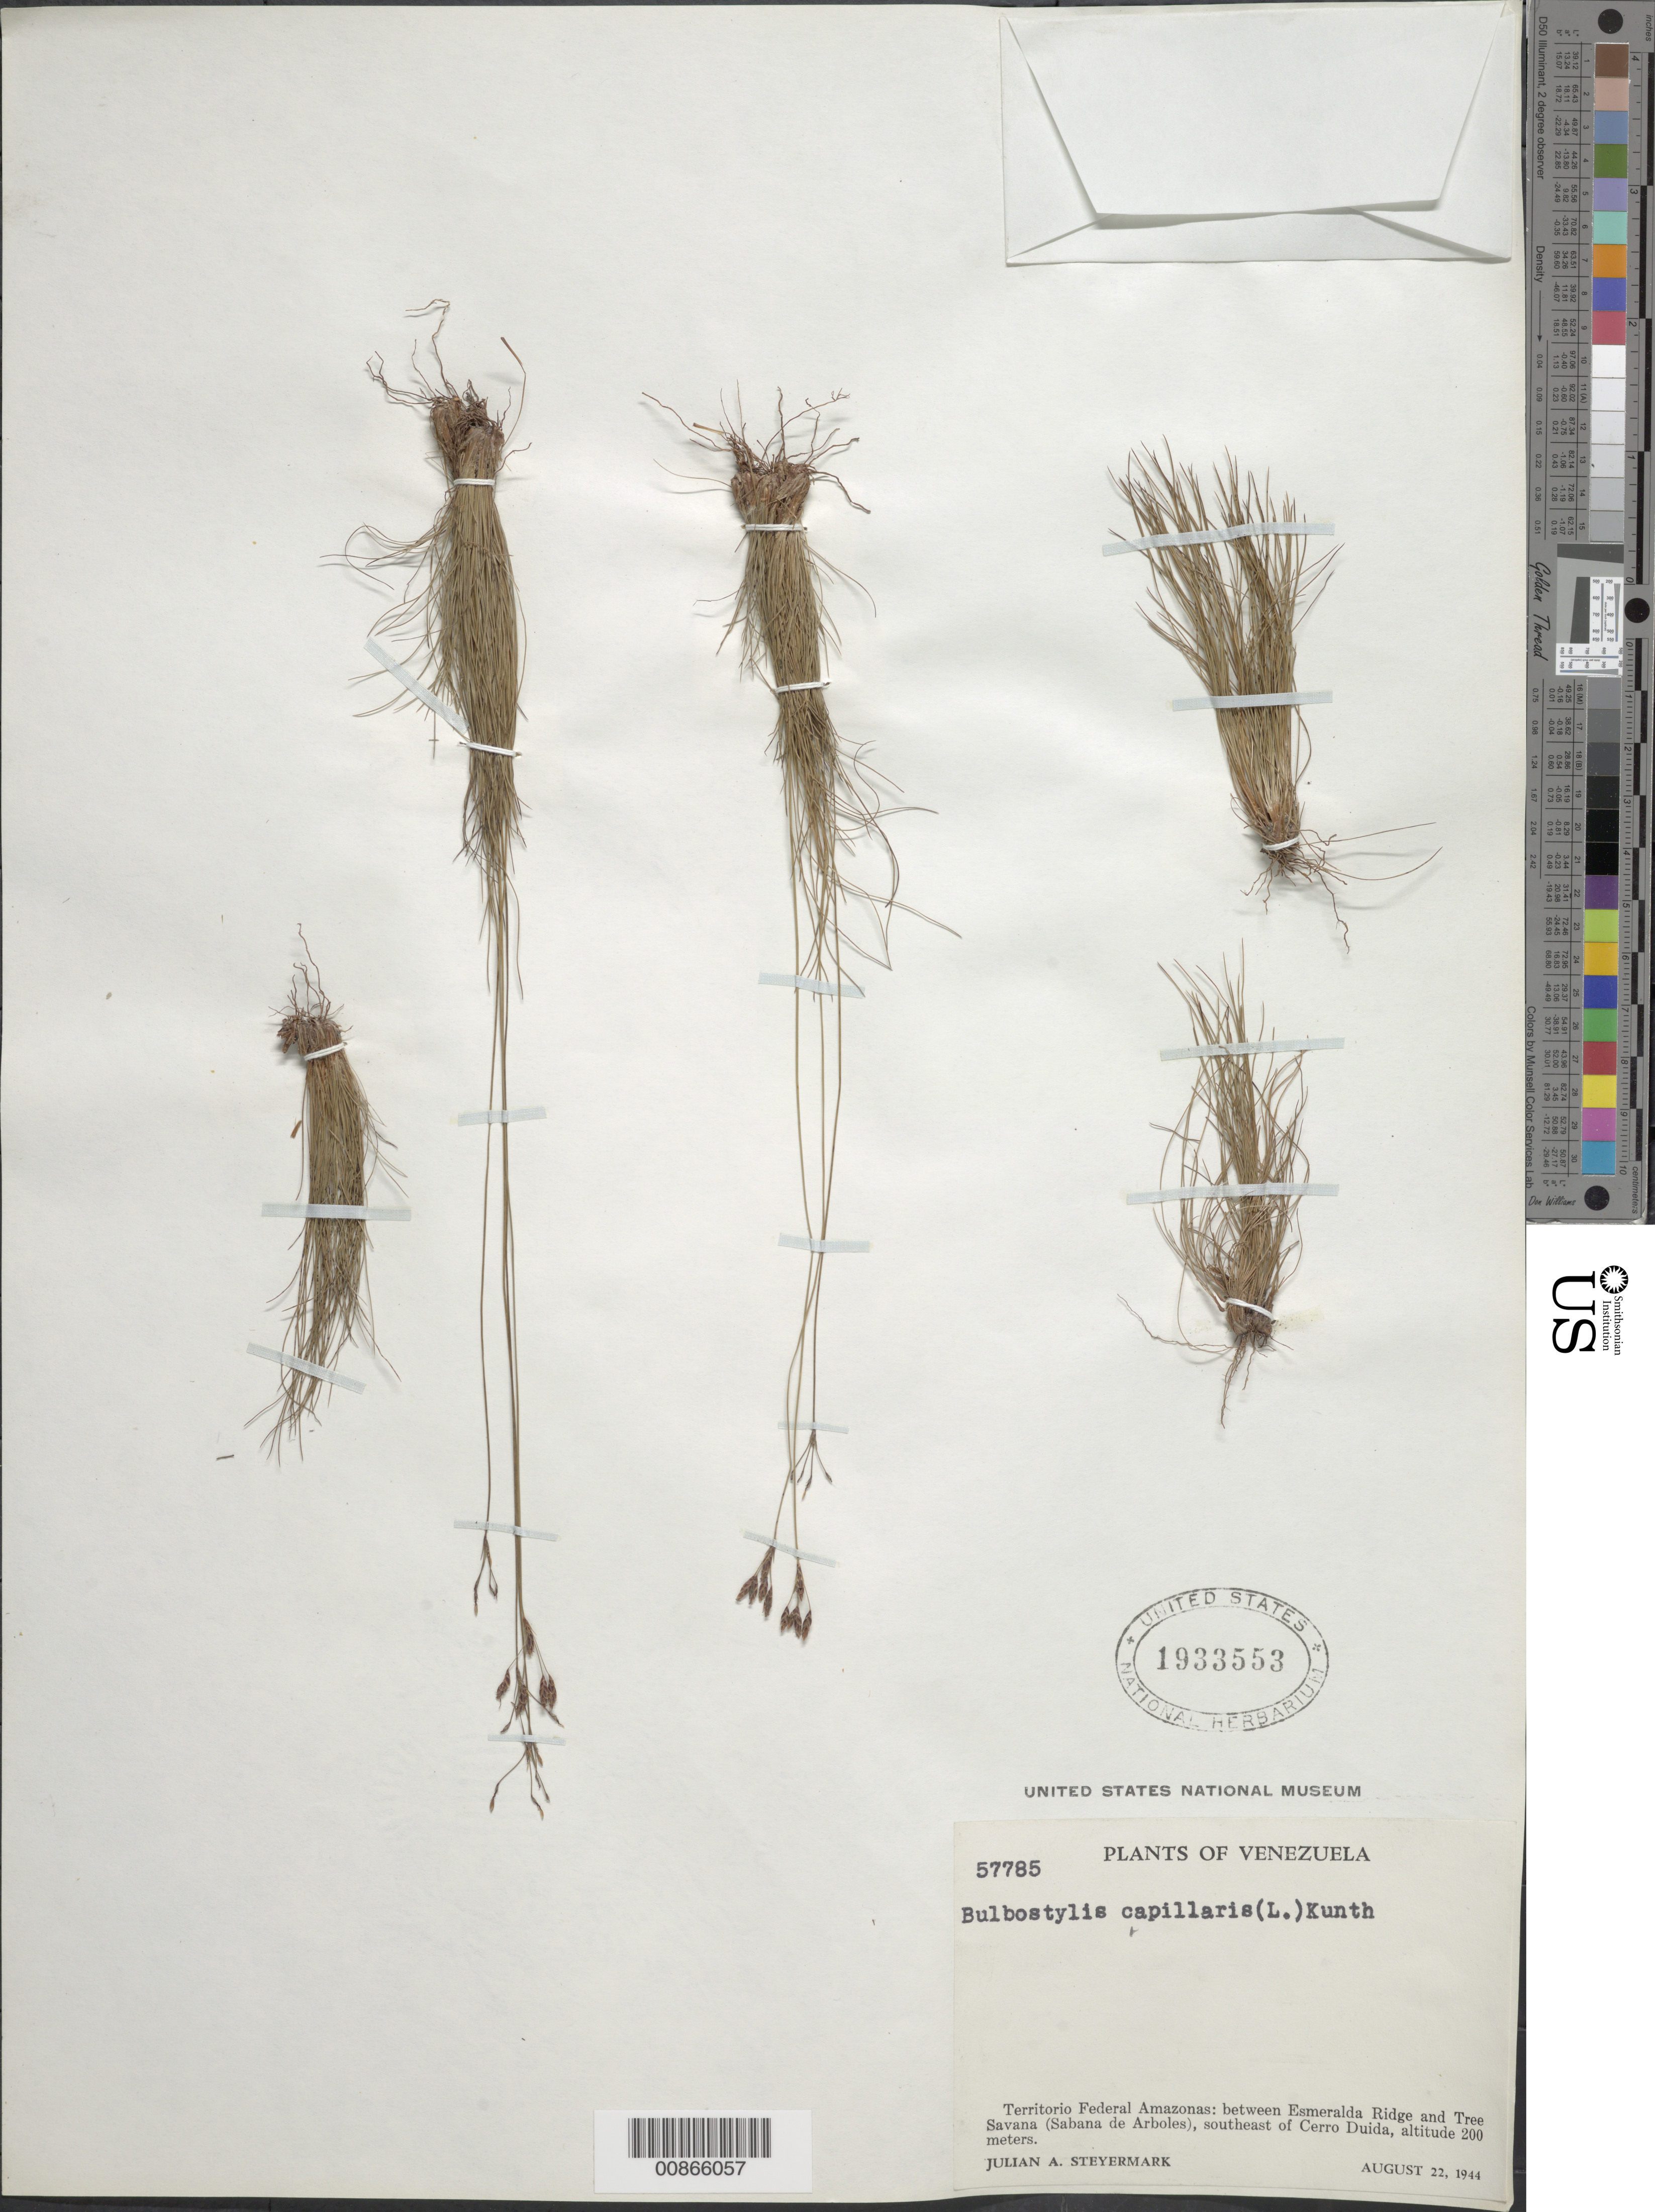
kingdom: Plantae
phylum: Tracheophyta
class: Liliopsida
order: Poales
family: Cyperaceae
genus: Bulbostylis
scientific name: Bulbostylis circinata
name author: (Kunth) C.B. Clarke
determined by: Maciel-Silva, J. F.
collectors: J. Steyermark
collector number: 57785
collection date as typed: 22-Aug-44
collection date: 1944-08-22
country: Venezuela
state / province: Amazonas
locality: Esmeralda Ridge to Tree Savanna (Sabana de Arboles), southeast of Cerro Duida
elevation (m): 200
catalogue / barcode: US 1933553